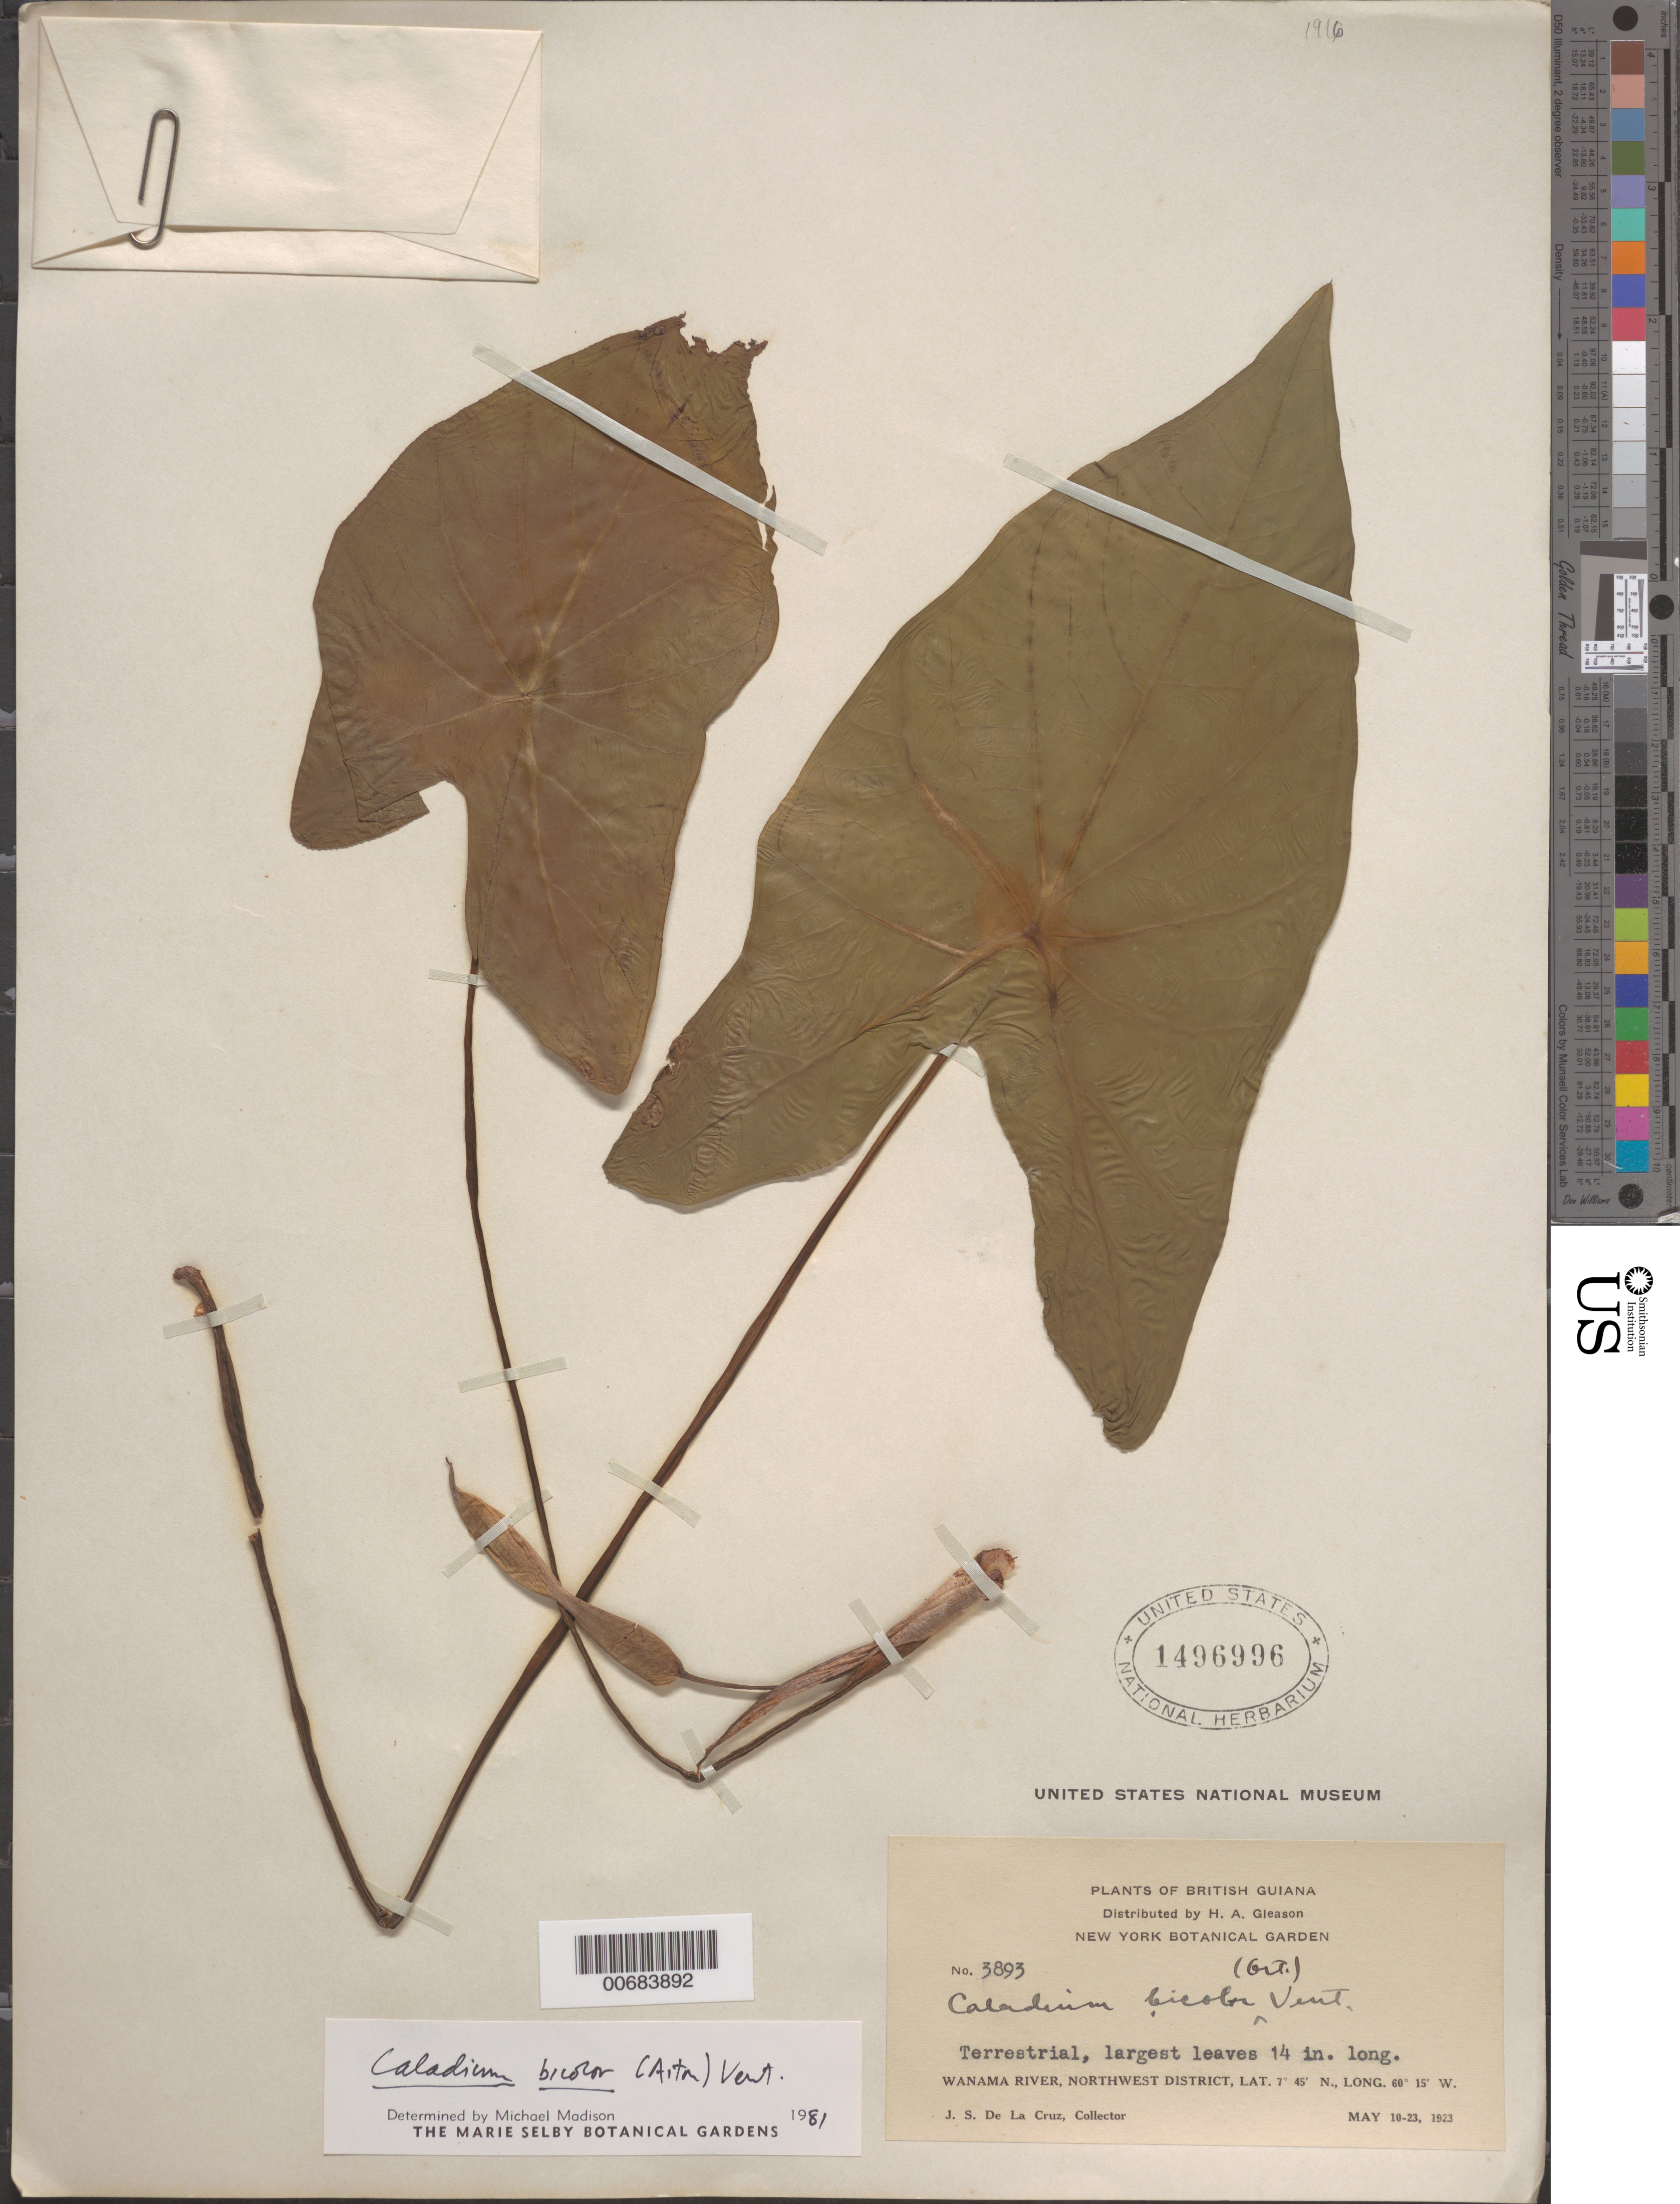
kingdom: Plantae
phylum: Tracheophyta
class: Liliopsida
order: Alismatales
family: Araceae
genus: Caladium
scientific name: Caladium bicolor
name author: (Aiton) Vent.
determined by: Madison, Michael T.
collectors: J. S. de la Cruz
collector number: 3893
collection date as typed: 10-May-23 to 23-May-23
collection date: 1923-05-10/1923-05-23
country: Guyana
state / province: Barima-Waini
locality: Wanama R., NW District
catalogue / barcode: US 1496996